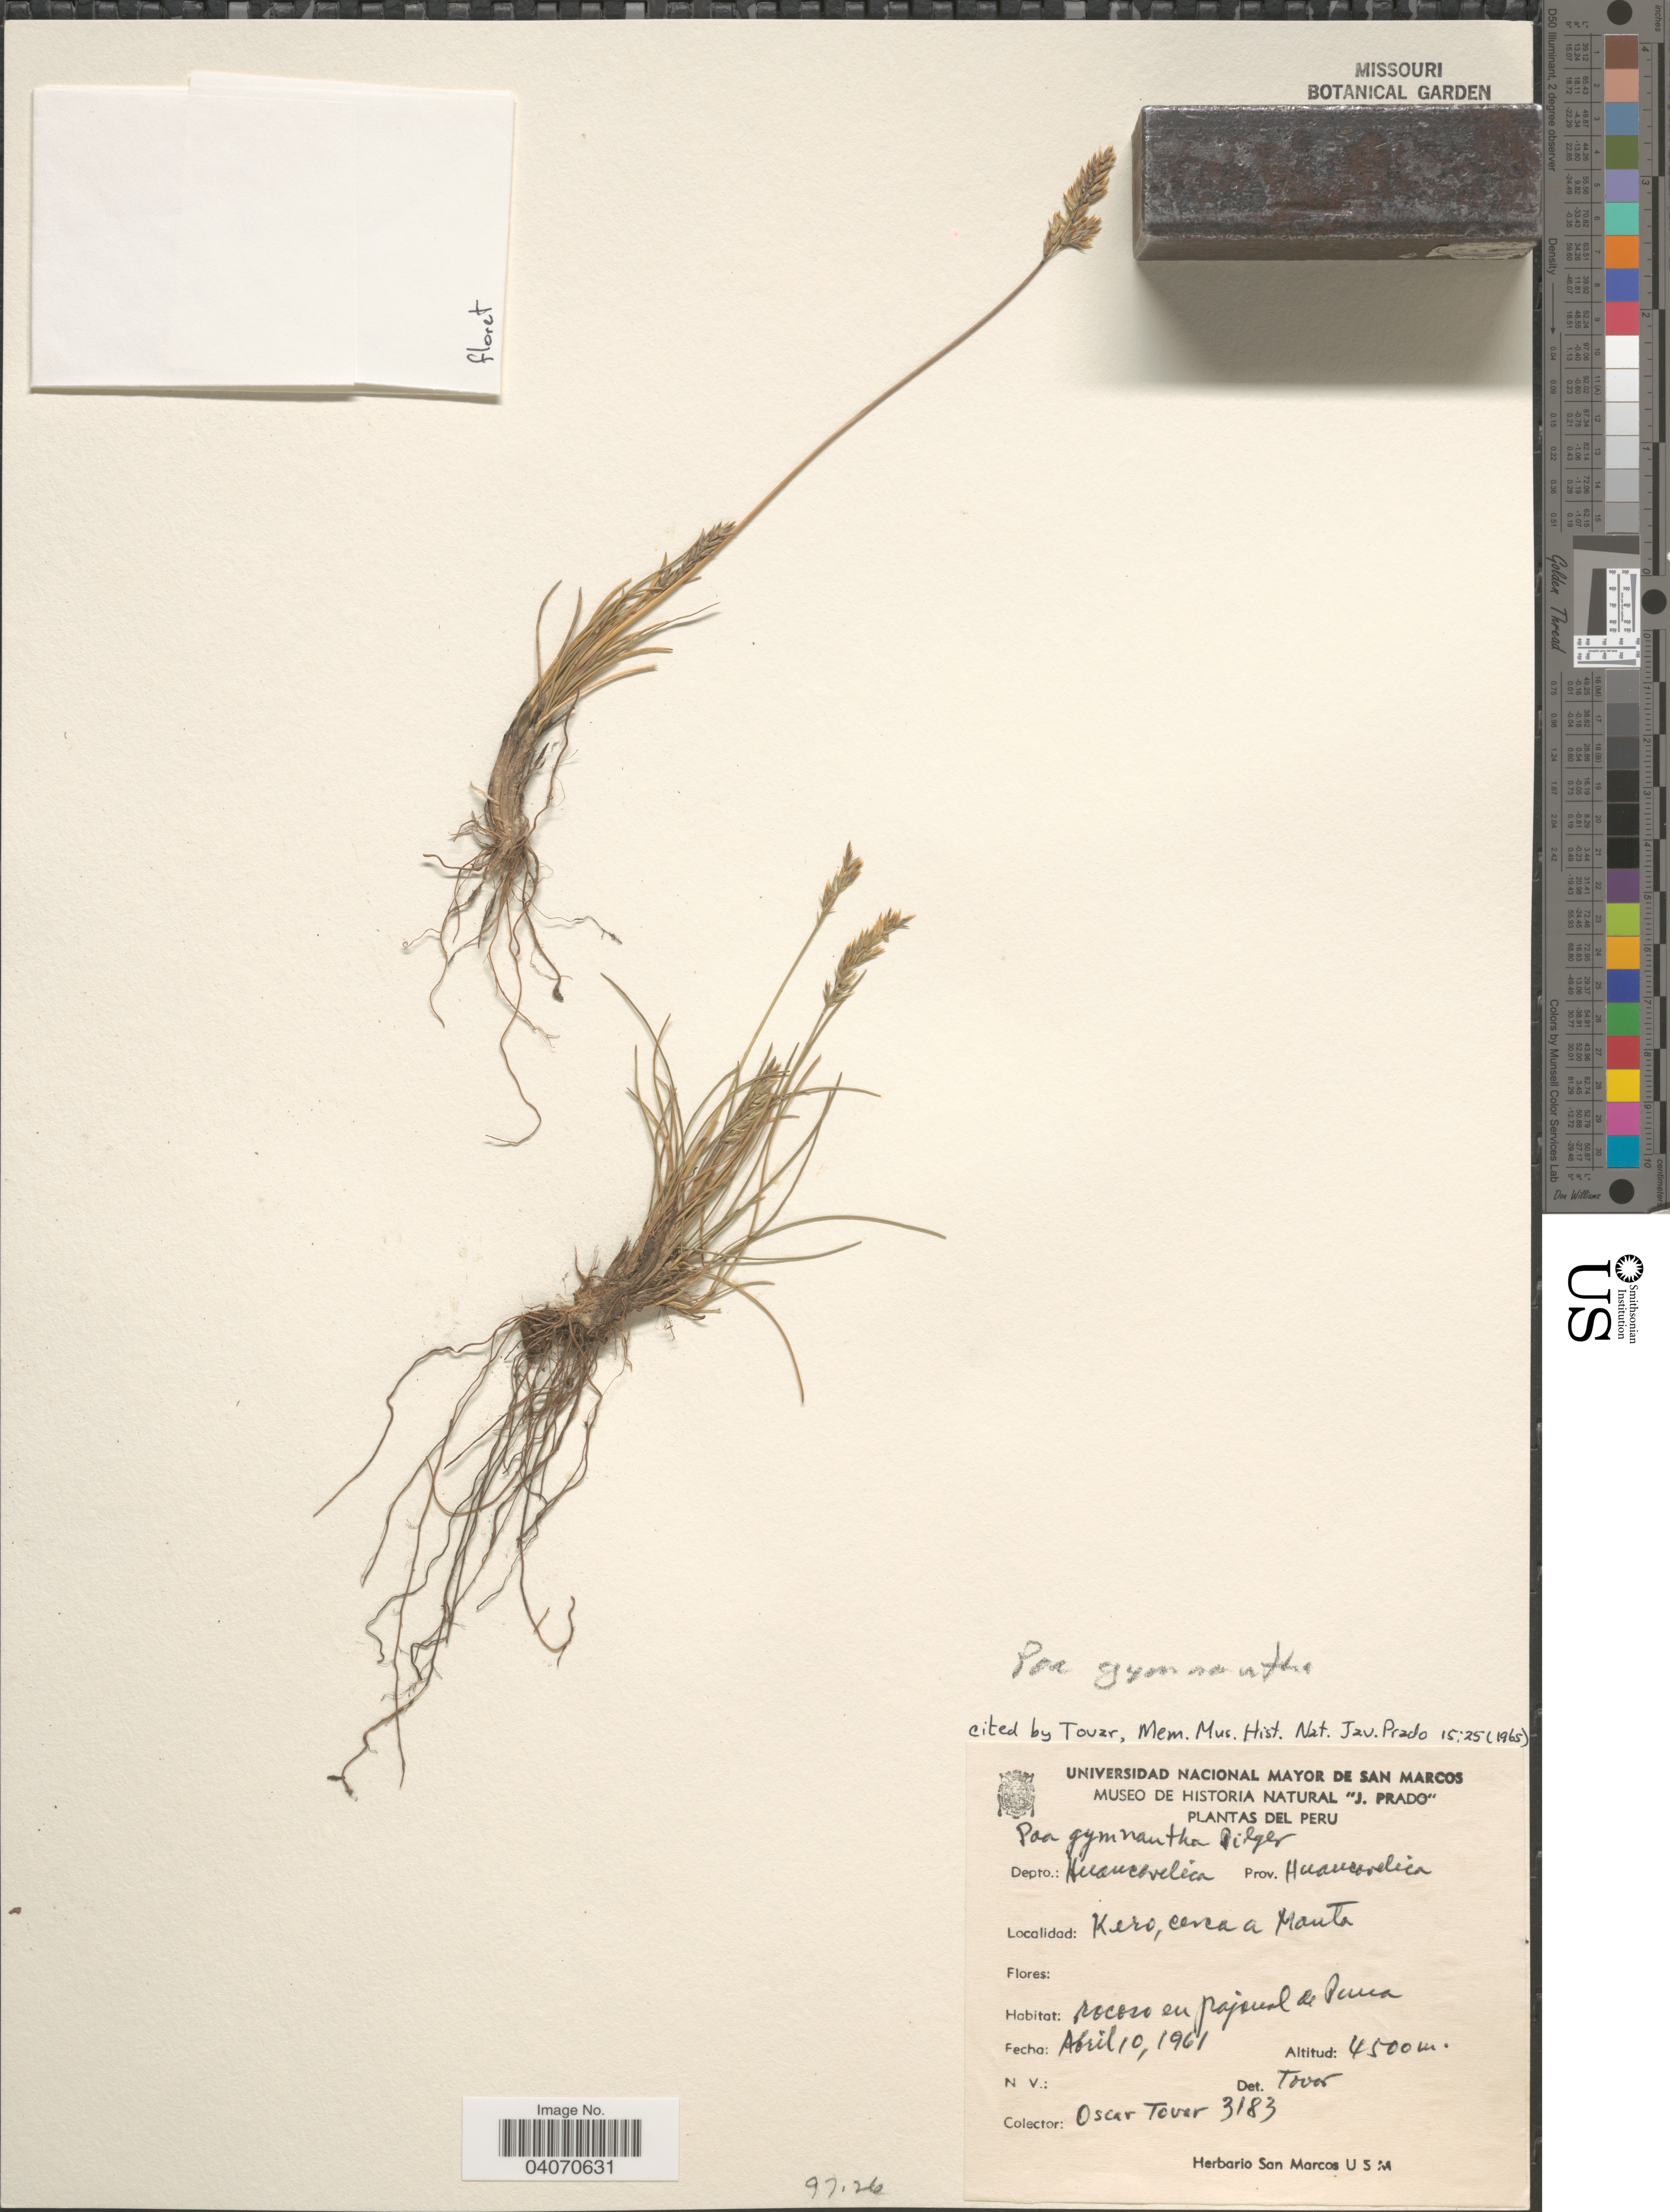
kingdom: Plantae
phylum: Tracheophyta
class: Liliopsida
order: Poales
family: Poaceae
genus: Poa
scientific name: Poa gymnantha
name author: Pilg.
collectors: Ó. Tovar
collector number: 3183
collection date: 1961-04-10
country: Peru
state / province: Huancavelica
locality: Depto.: Huancavelica. Prov. Huancavelica. Kero, cerca a Mauta.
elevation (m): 4500